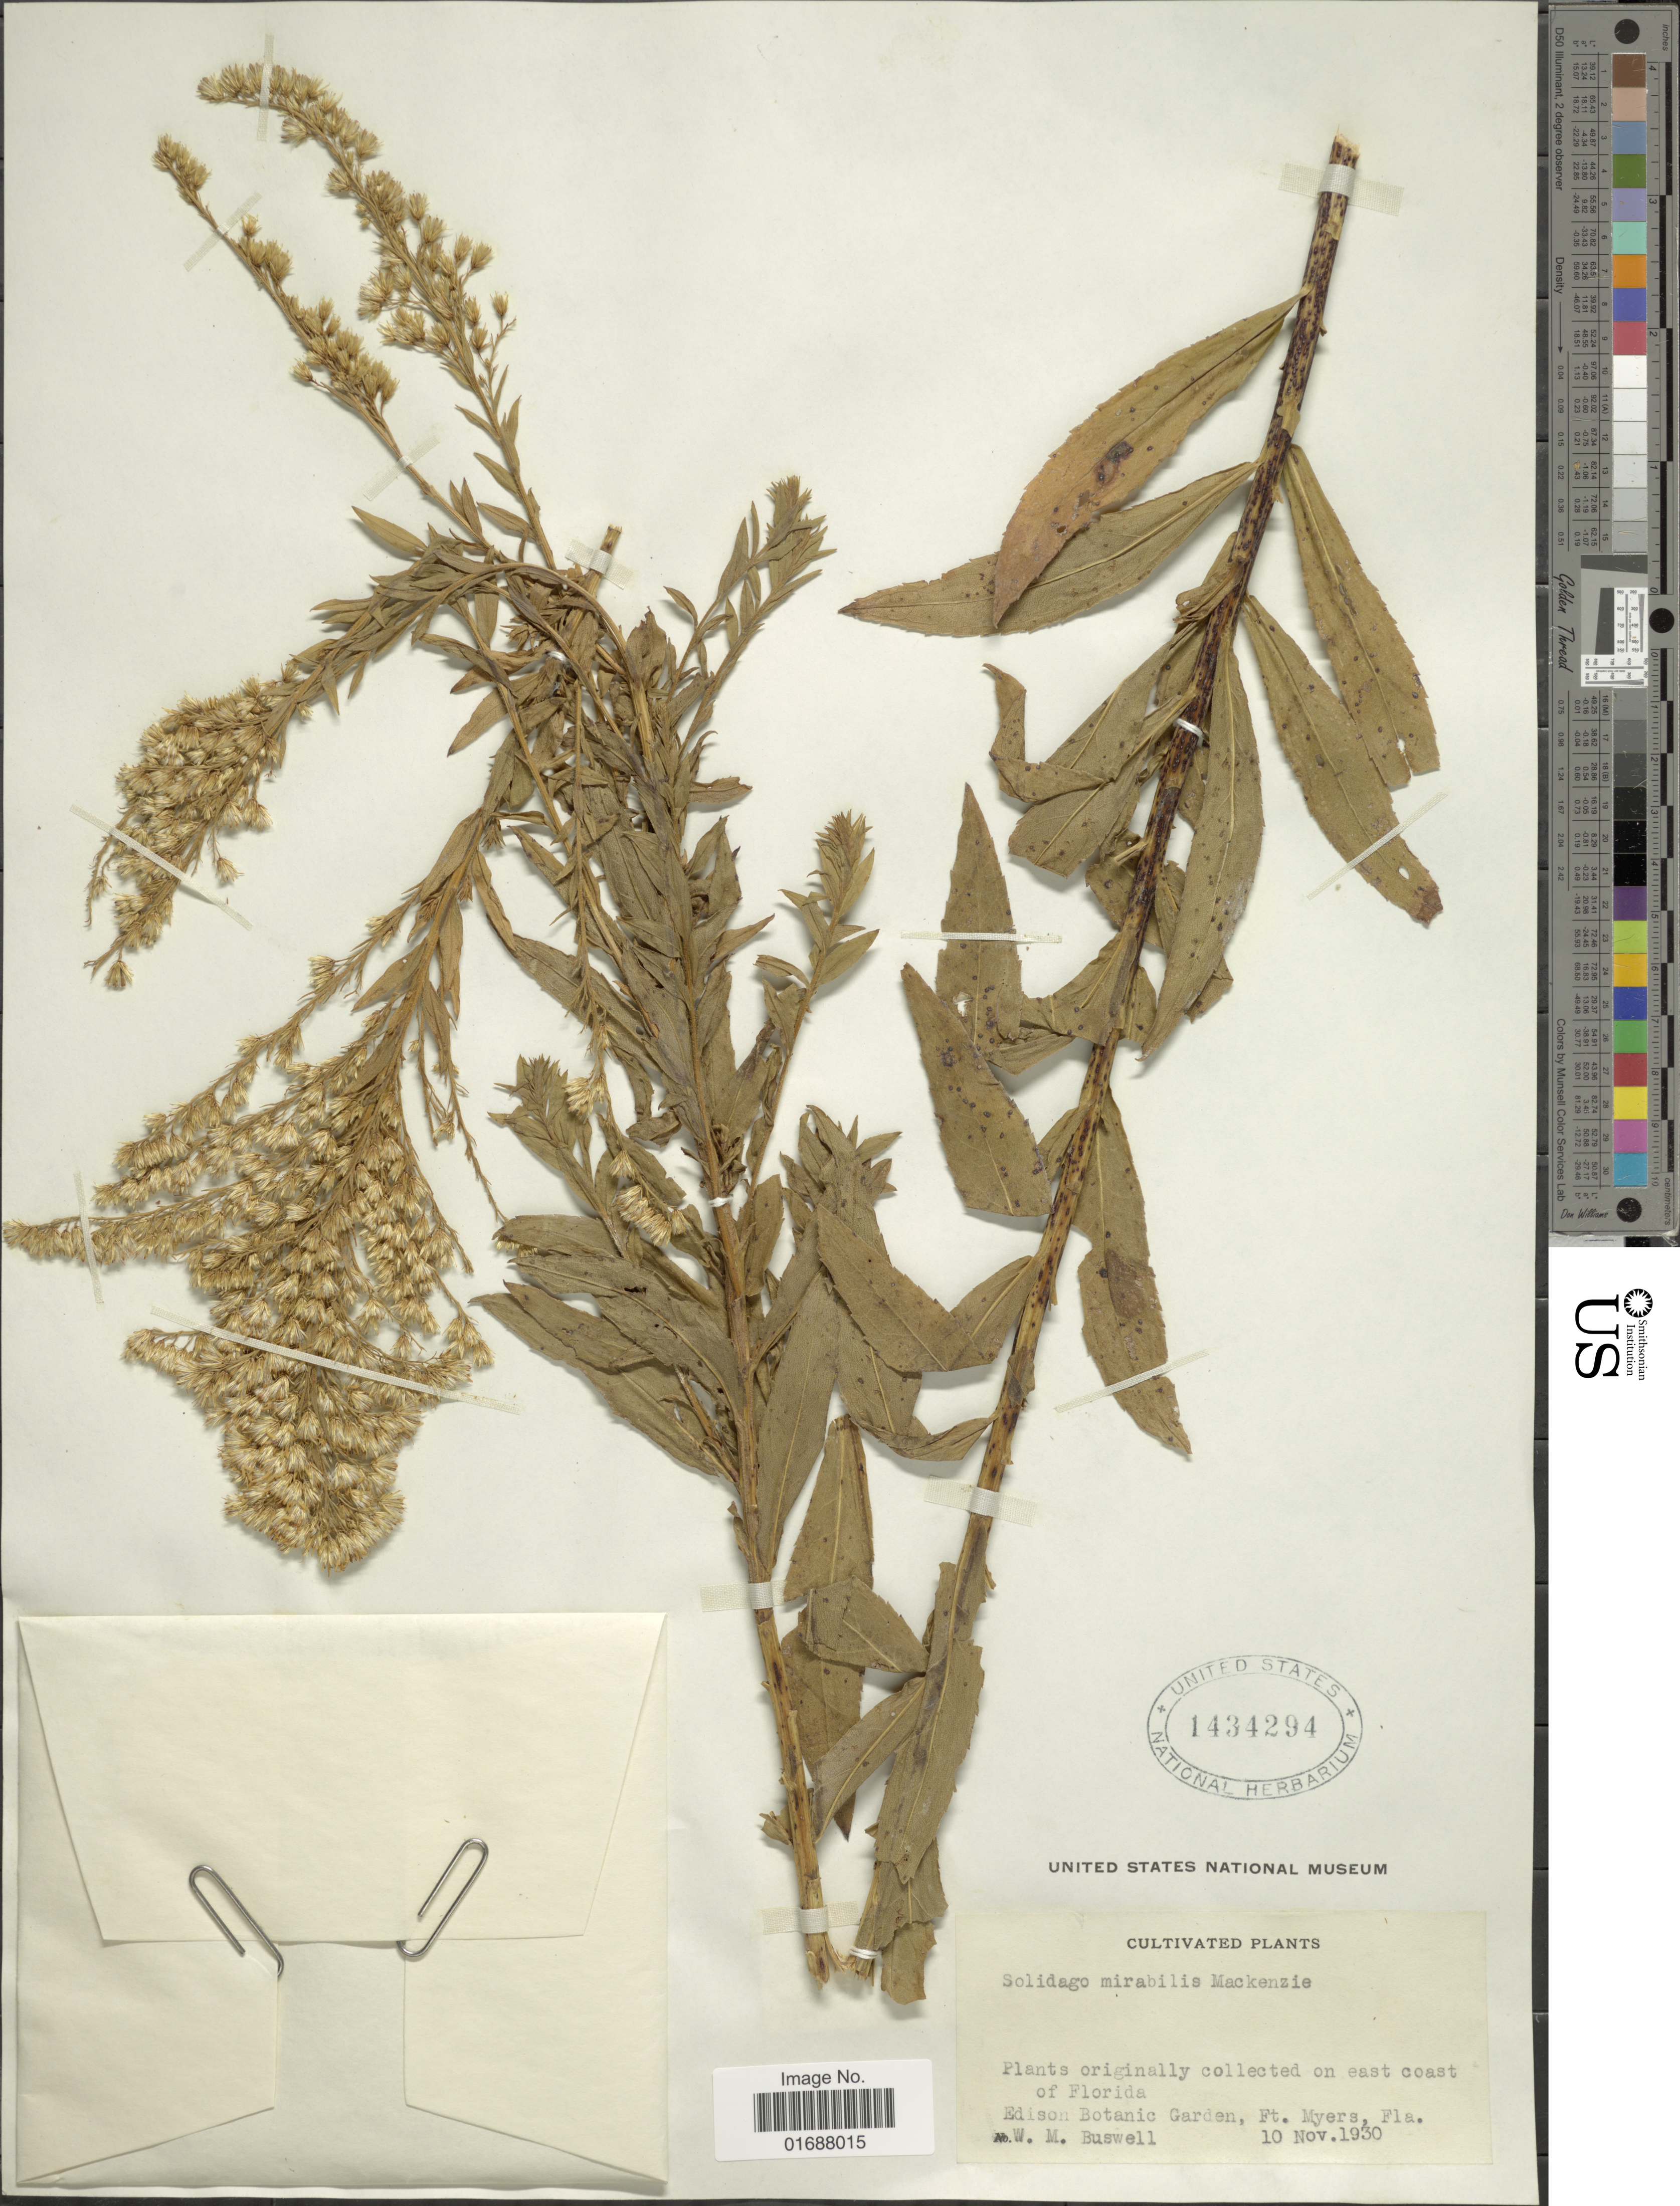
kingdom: Plantae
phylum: Tracheophyta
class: Magnoliopsida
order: Asterales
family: Asteraceae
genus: Solidago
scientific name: Solidago mirabilis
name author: Small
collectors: W. Buswell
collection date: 1930-11-10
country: United States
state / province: Florida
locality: Edison Botanic Garden, Ft. Myers, Fla.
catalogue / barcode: US 1434294